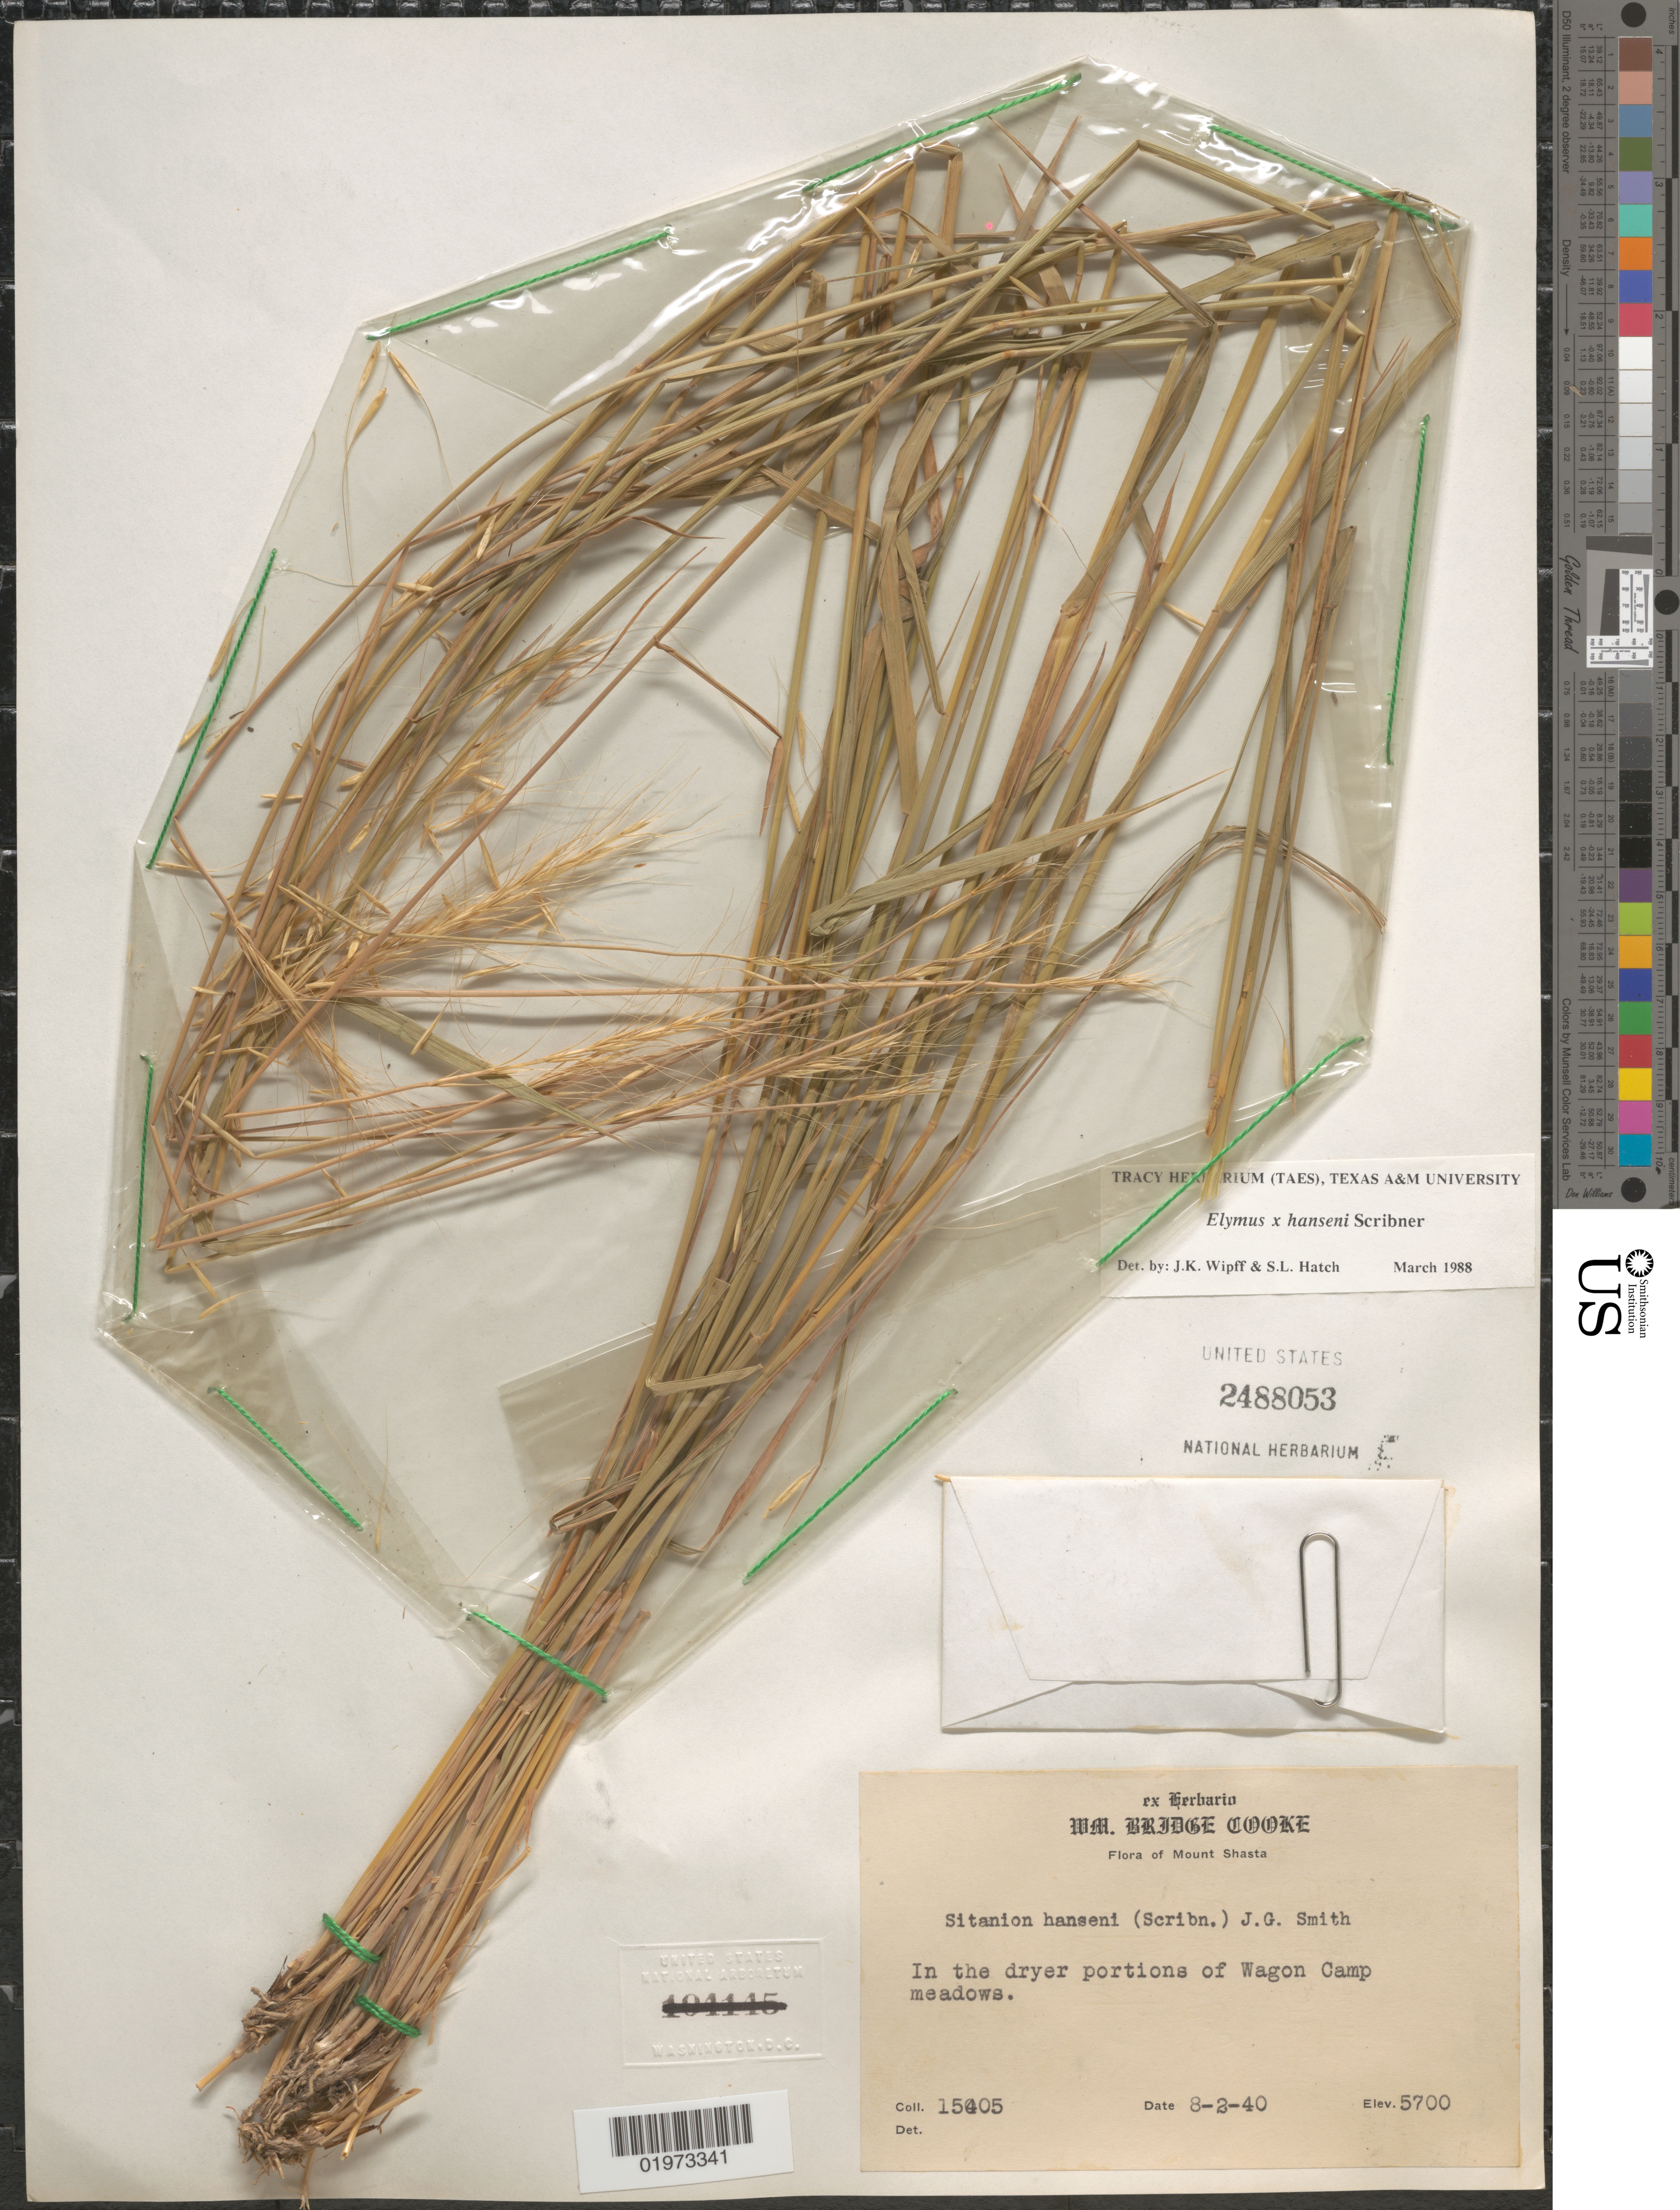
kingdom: Plantae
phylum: Tracheophyta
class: Liliopsida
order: Poales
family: Poaceae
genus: Elymus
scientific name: Elymus x hansenii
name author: Scribn.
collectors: ex herb. WM. Bridge Cooke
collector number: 15405*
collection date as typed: Transcribed d/m/y: 2/8/40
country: United States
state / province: California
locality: Mount Shasta. In the dryer portions of Wagon Camp meadows.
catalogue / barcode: US 2488053